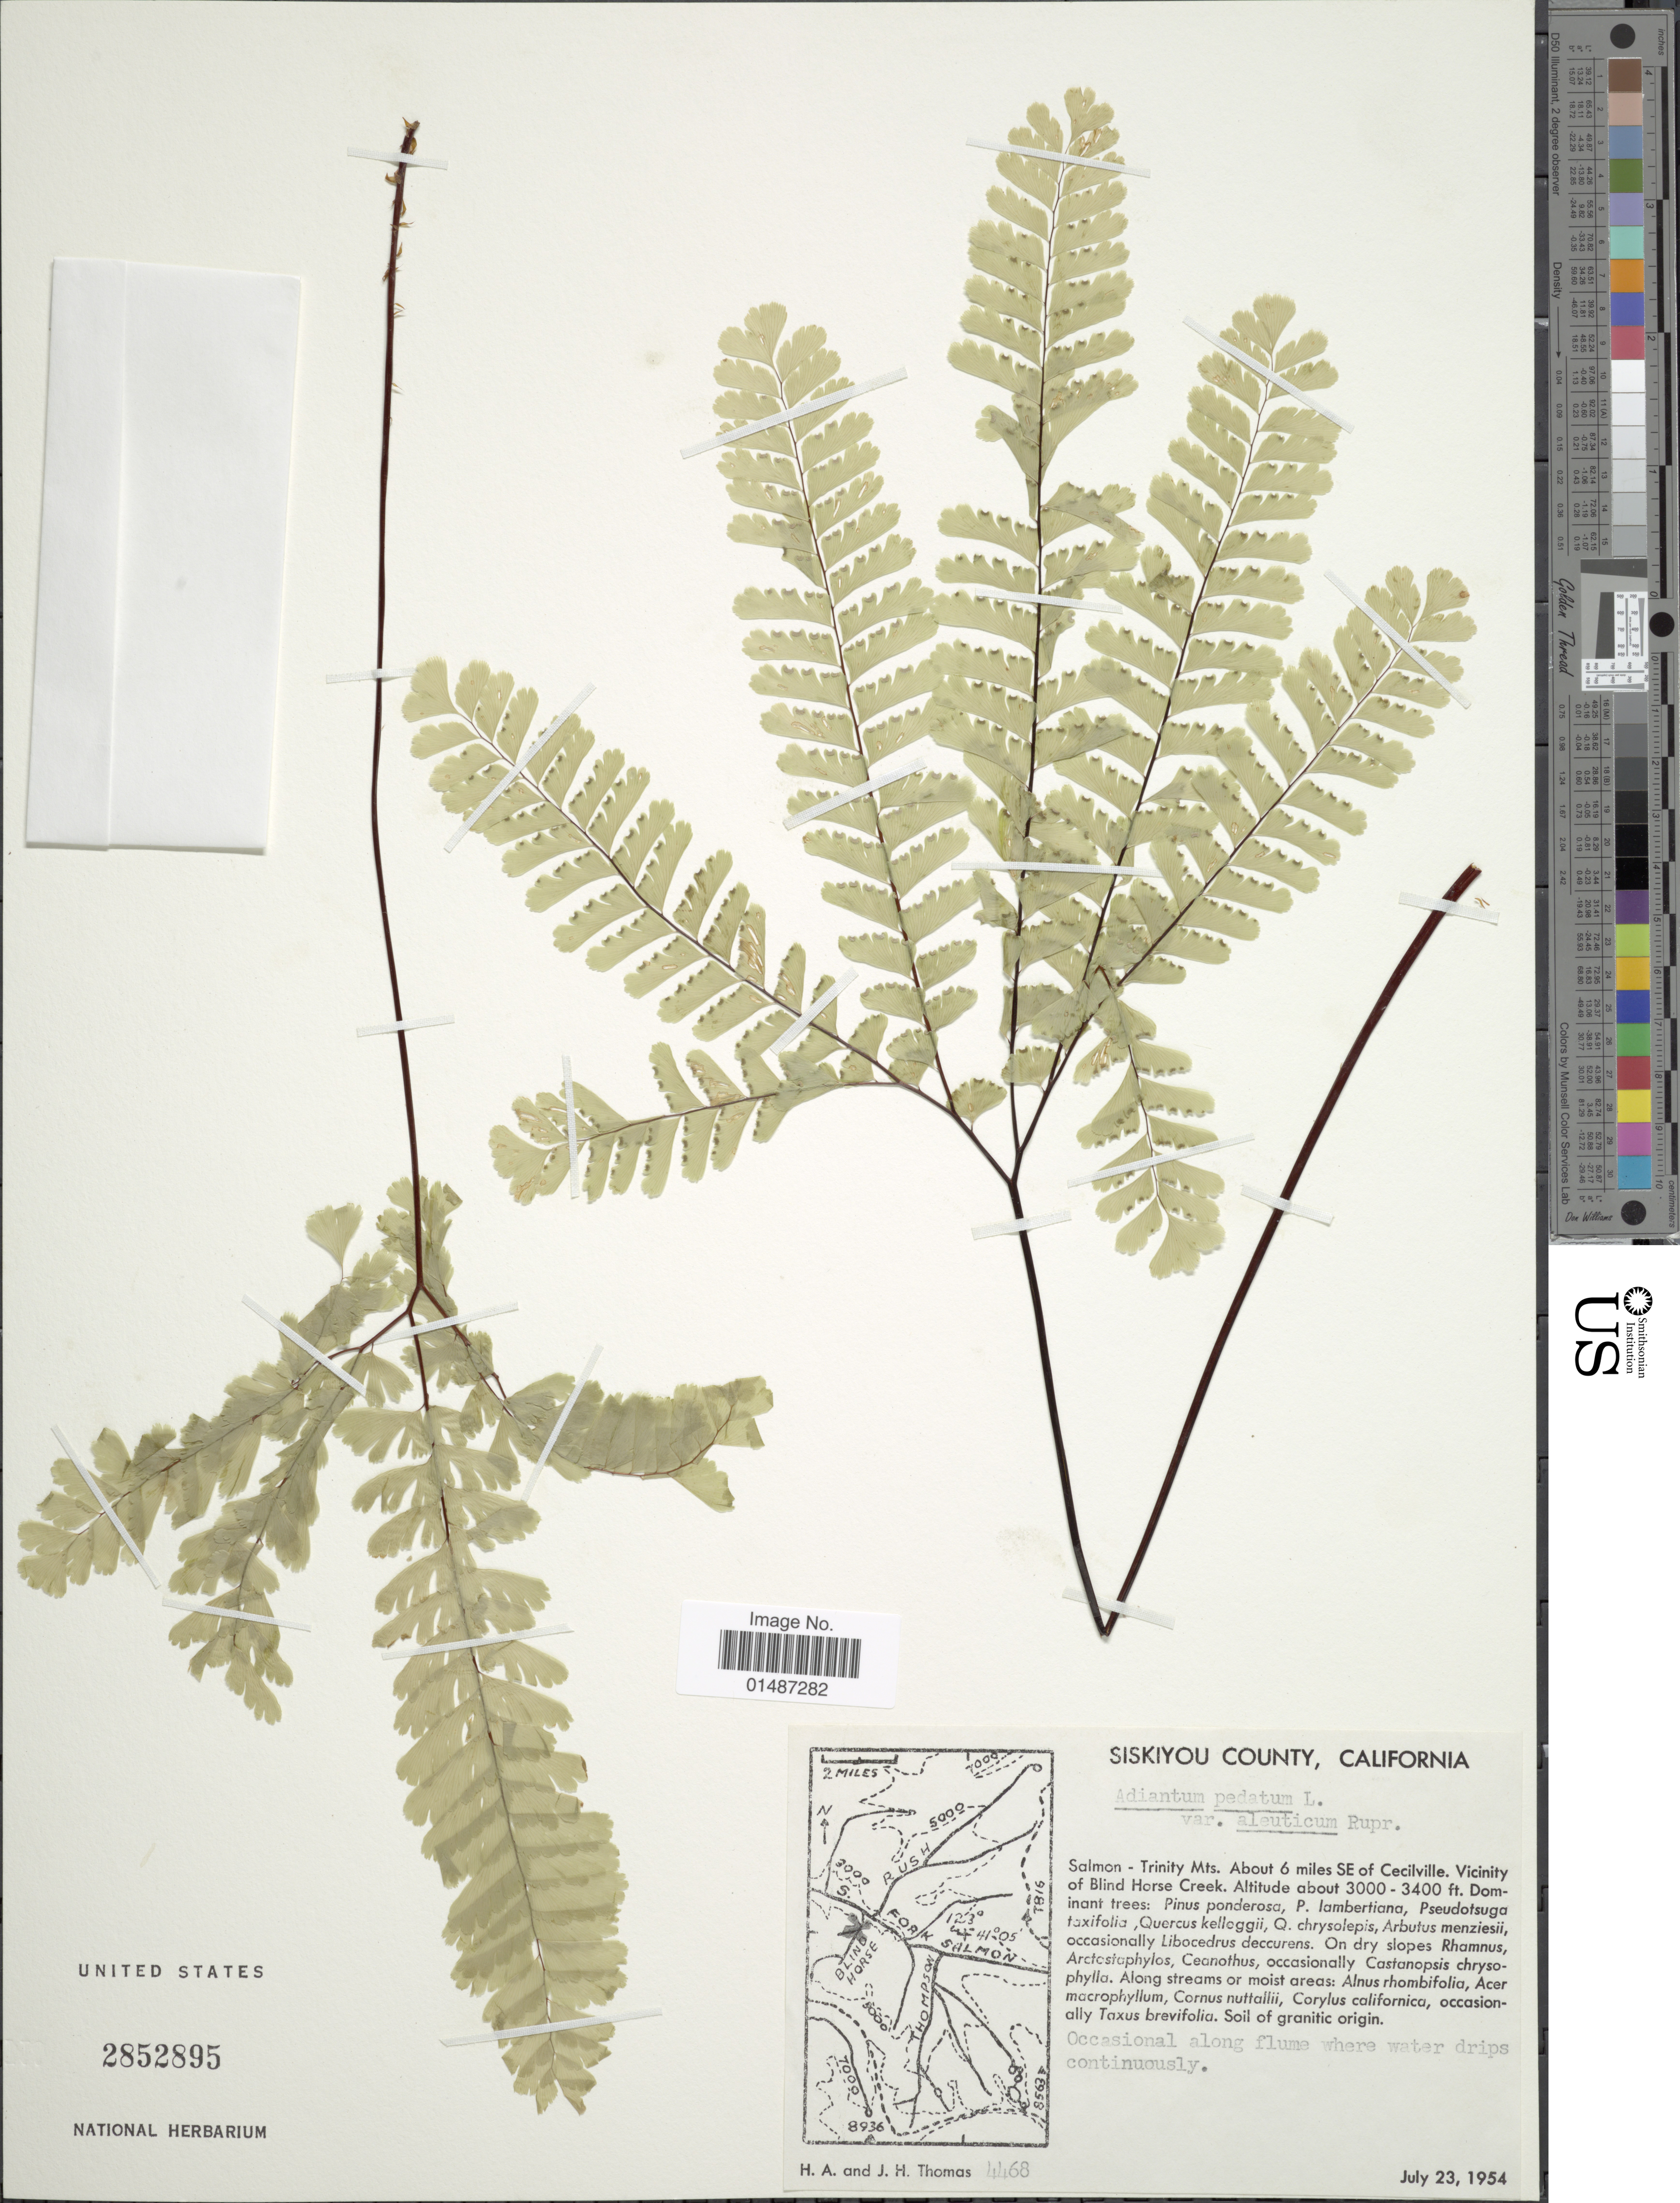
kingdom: Plantae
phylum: Tracheophyta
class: Polypodiopsida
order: Polypodiales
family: Pteridaceae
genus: Adiantum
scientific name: Adiantum pedatum subsp. aleuticum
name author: (Rupr.) Calder & Roy L. Taylor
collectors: H. Thomas & J. H. Thomas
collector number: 4468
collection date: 1954-07-23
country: United States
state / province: California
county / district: Siskiyou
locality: Siskiyou County. Salmon- Trinity Mts. About 6 miles SE of Cecilville. Vicinity of Blind Horse Creek.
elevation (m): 914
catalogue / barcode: US 2852895